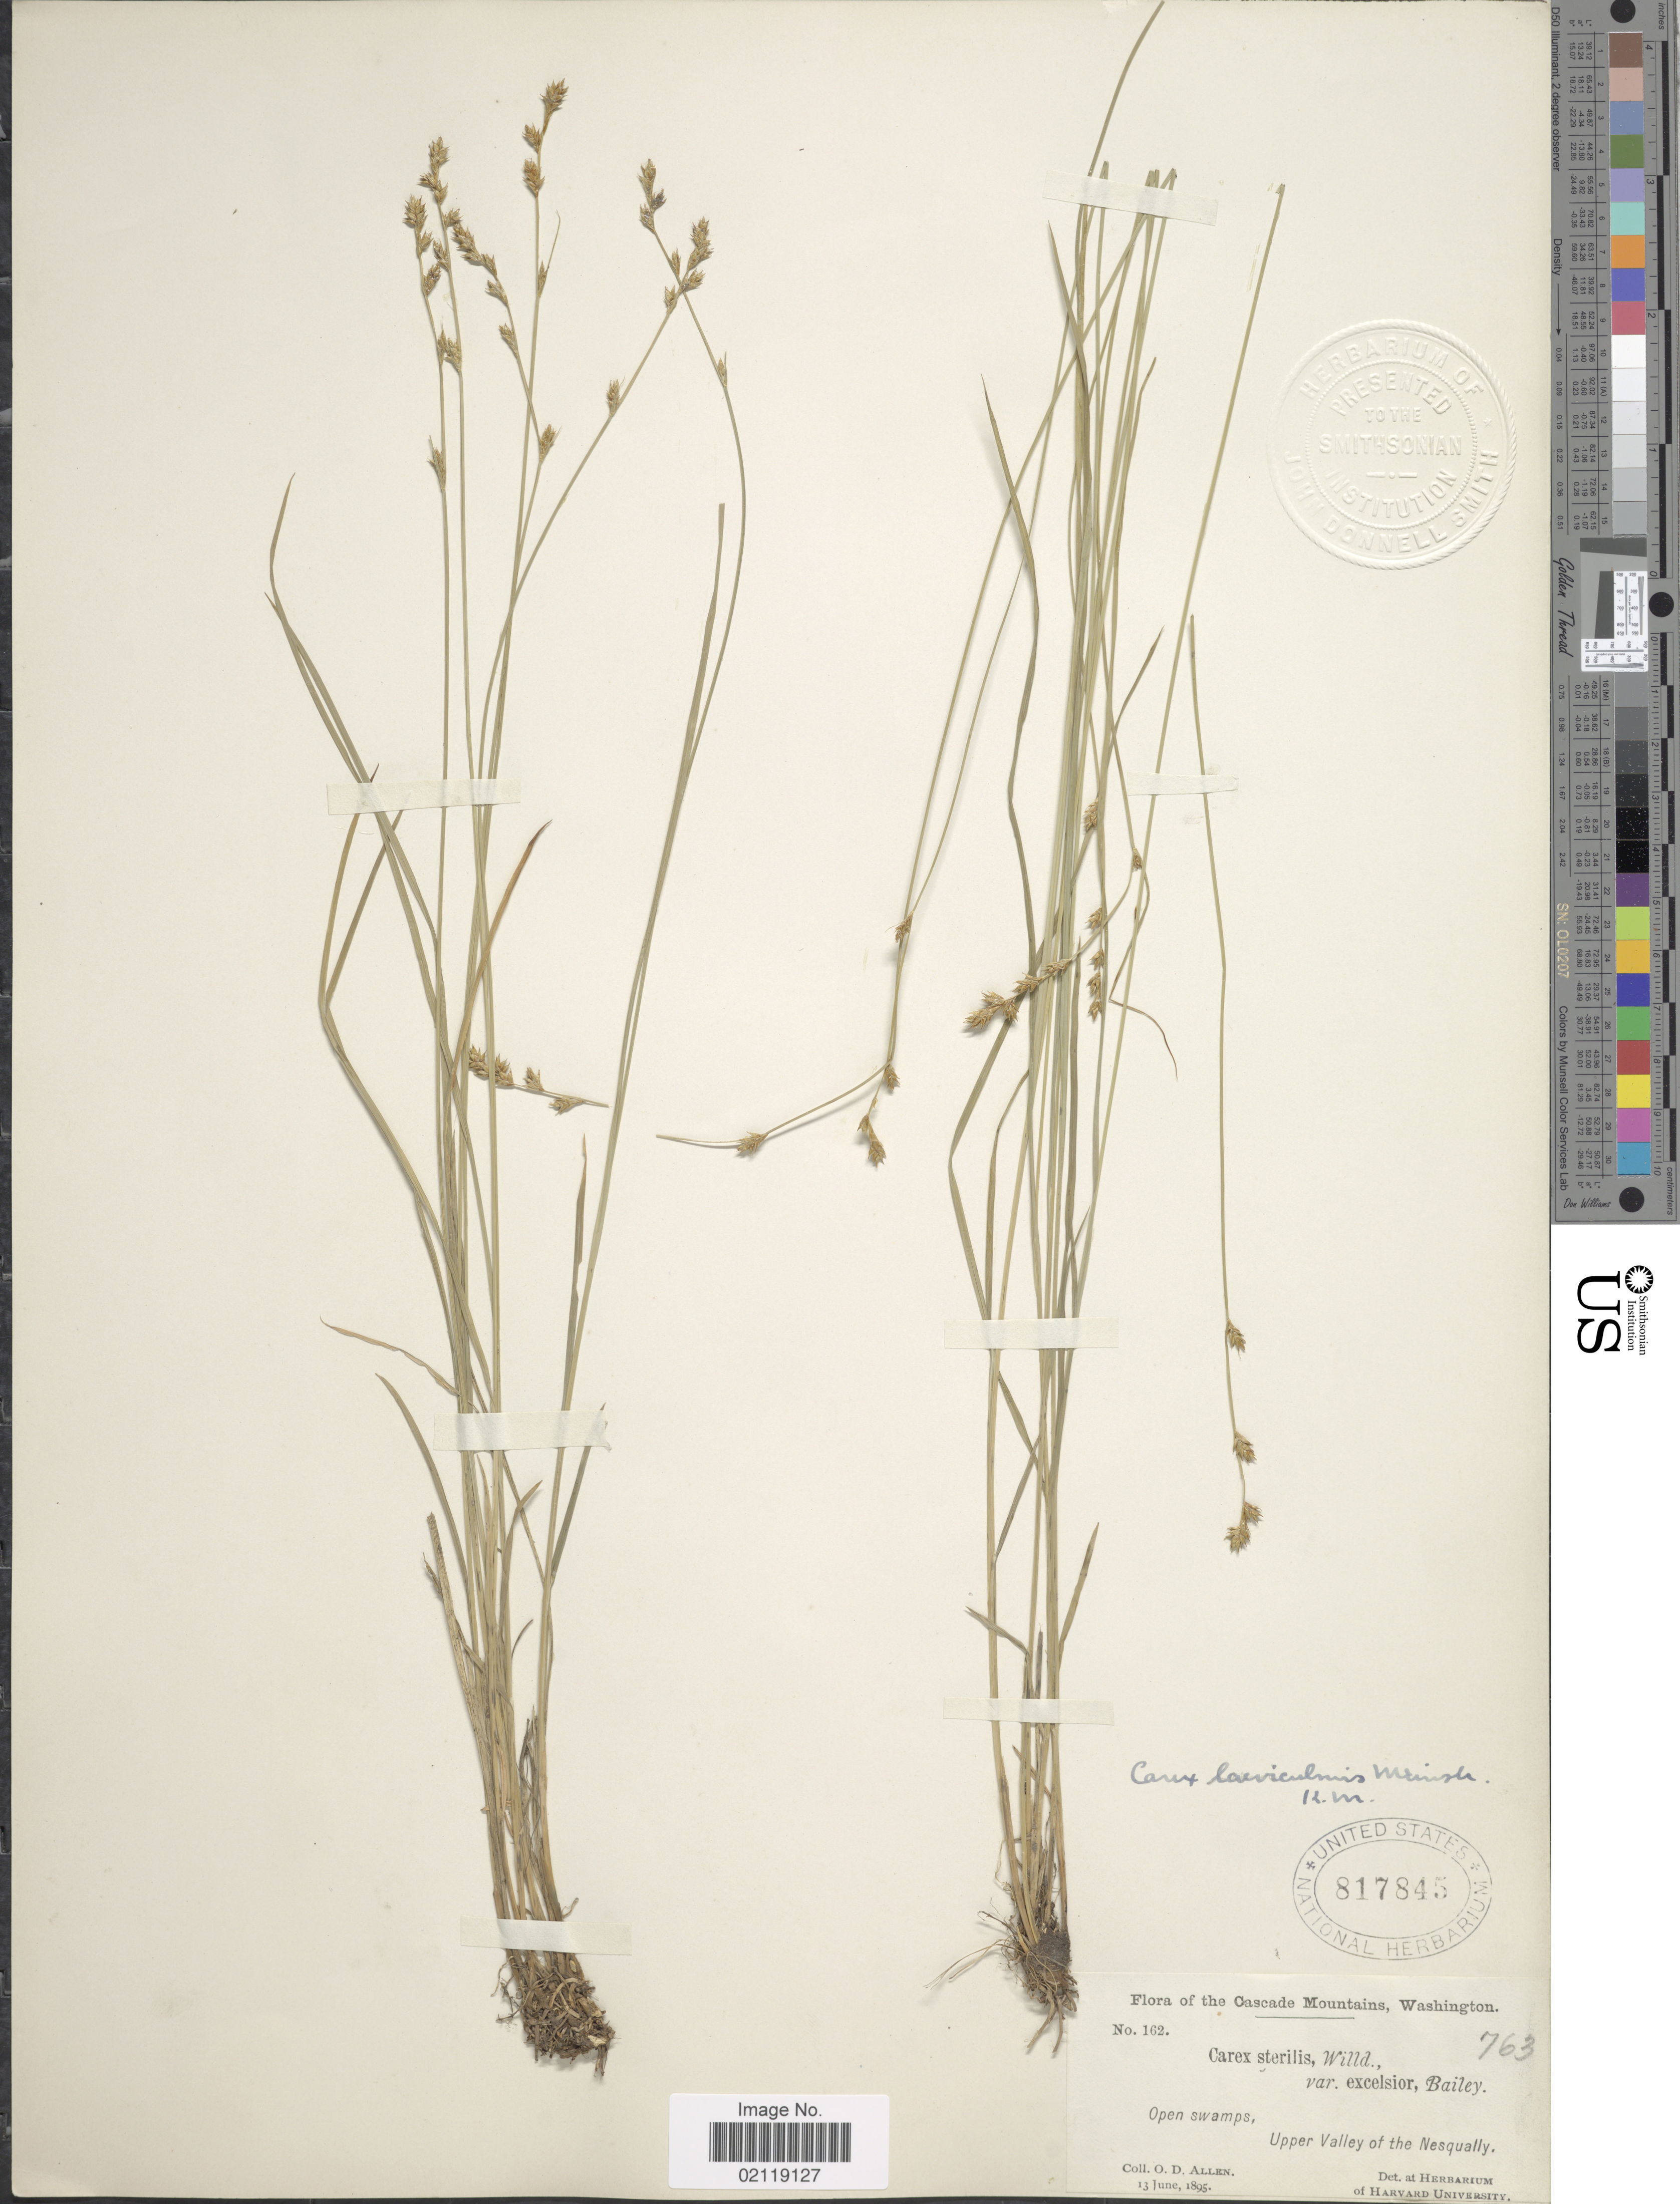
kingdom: Plantae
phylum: Tracheophyta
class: Liliopsida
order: Poales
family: Cyperaceae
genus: Carex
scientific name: Carex laeviculmis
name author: Meinsh.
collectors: O. D. Allen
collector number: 162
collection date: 1895-06-13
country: United States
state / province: Washington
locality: Cascade Mountains. Open swamps, Upper Valley of the Nesqually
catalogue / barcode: US 817845